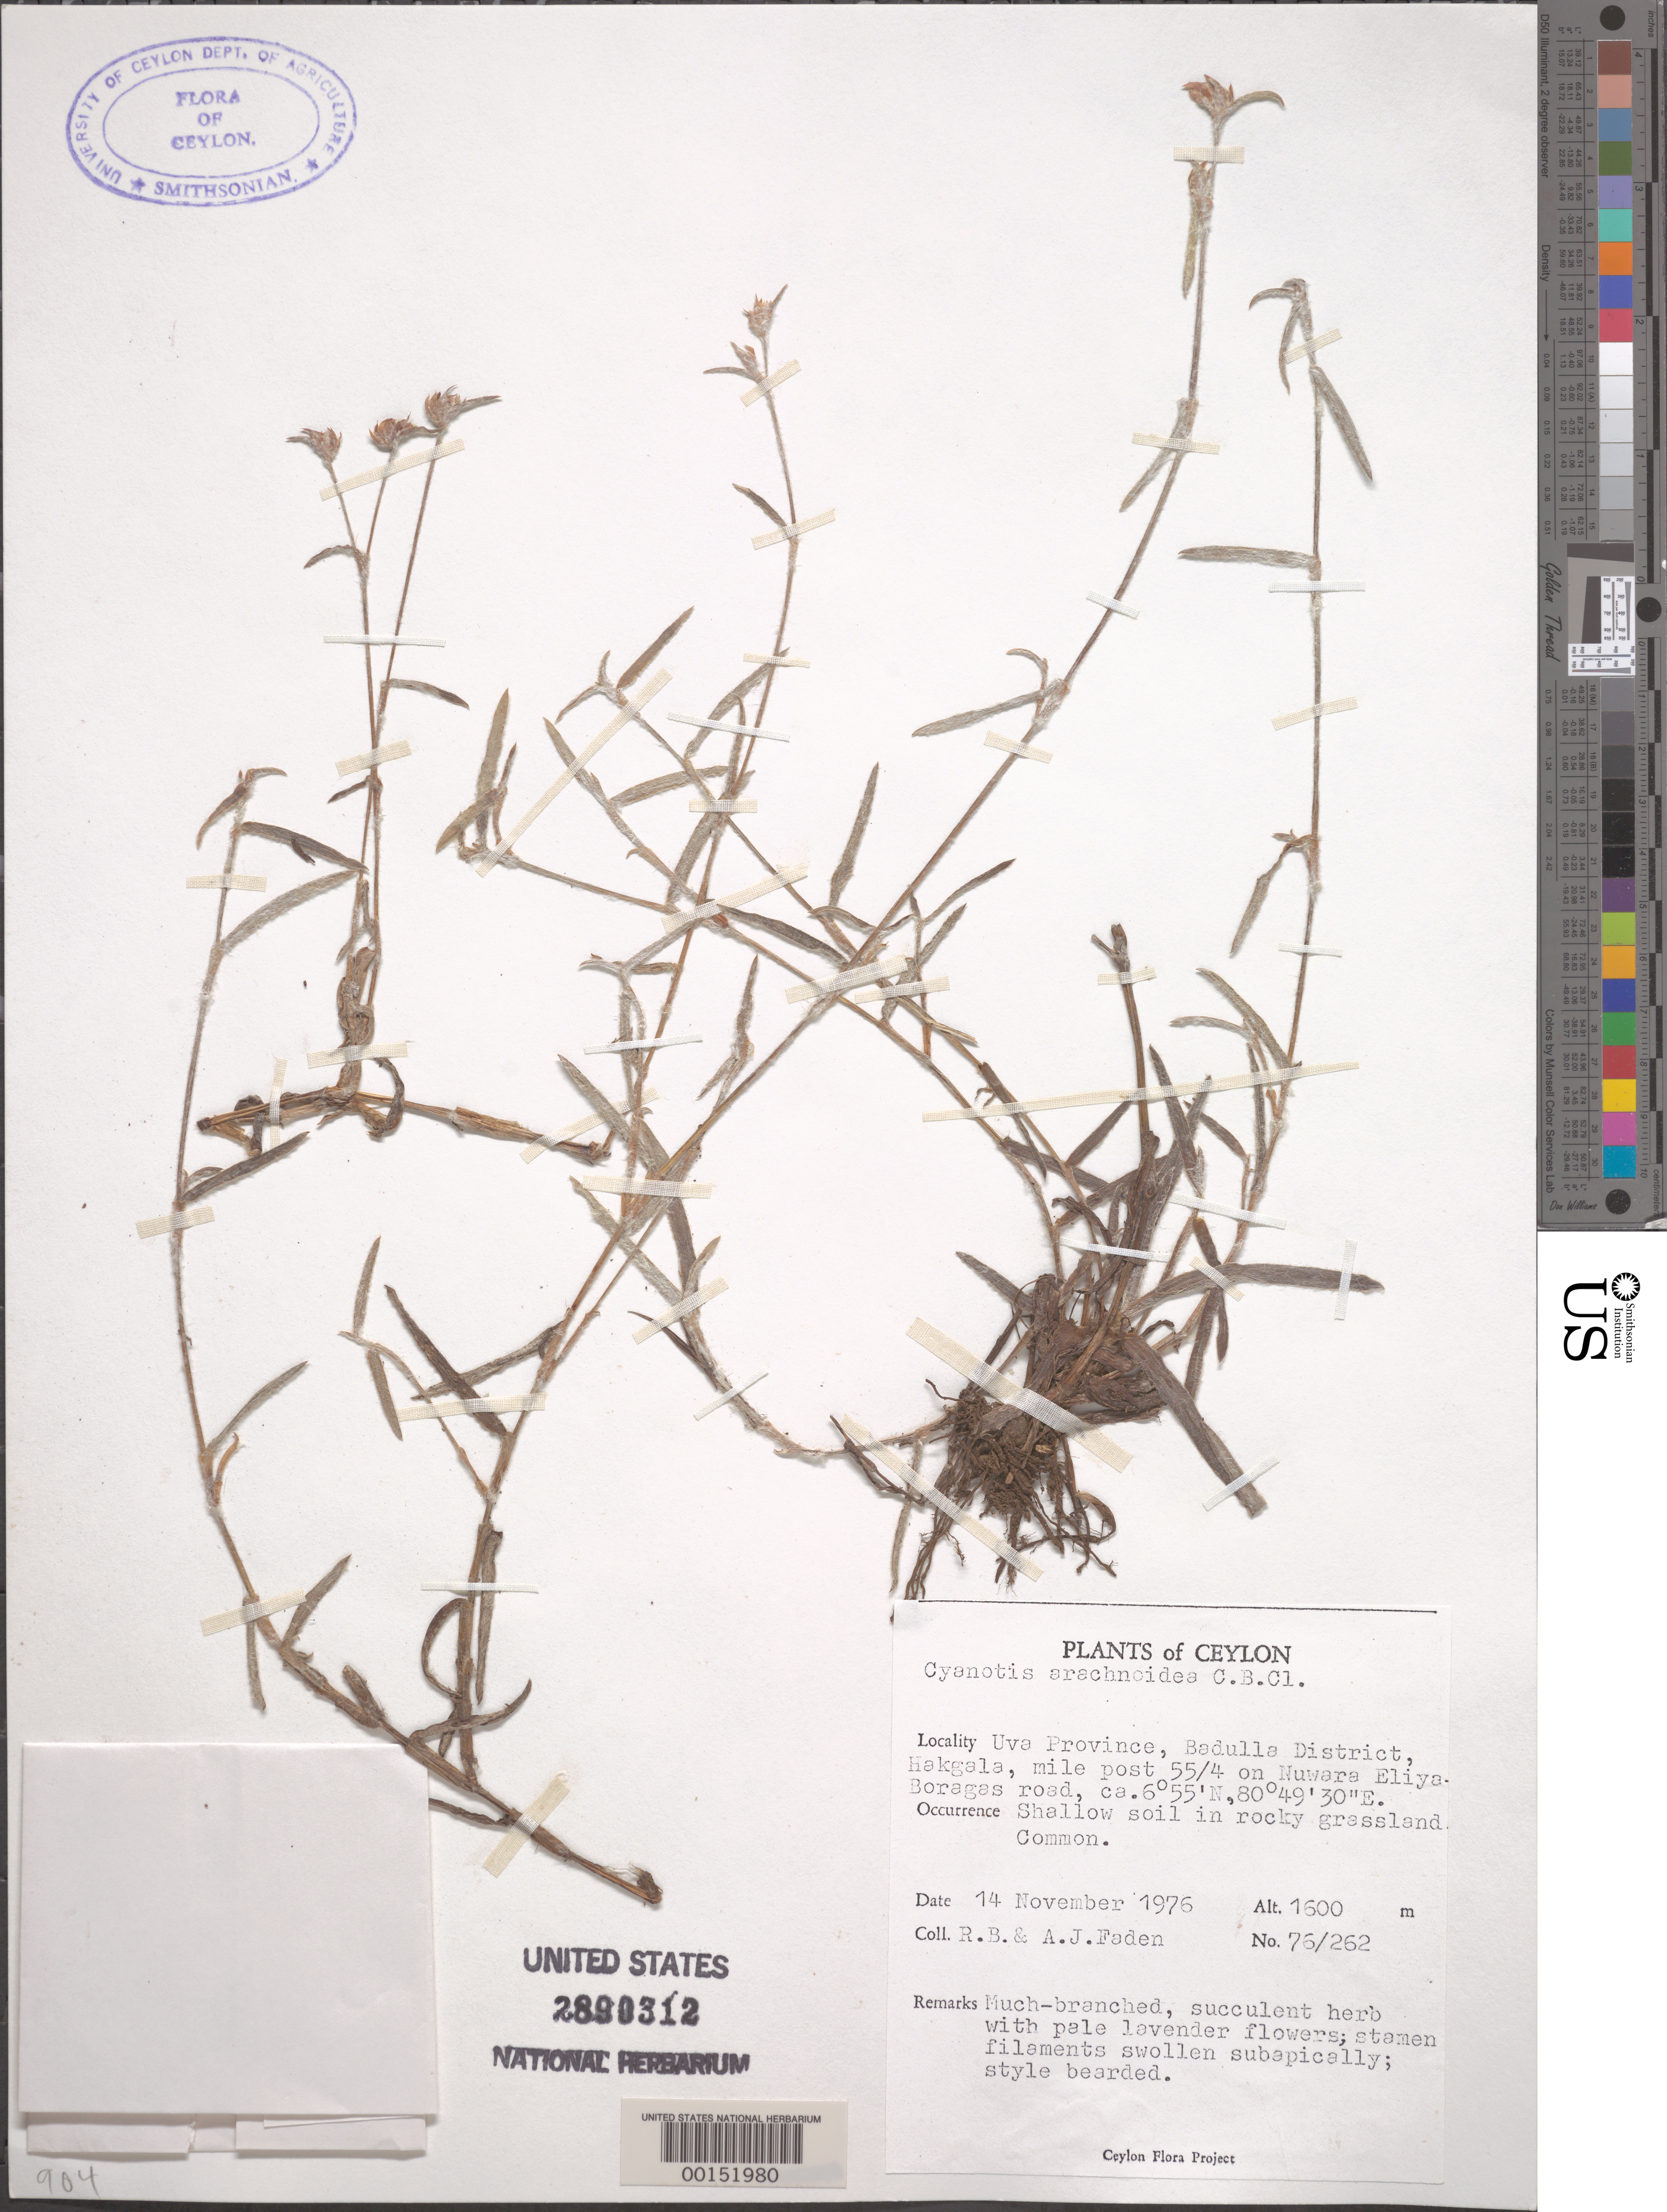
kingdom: Plantae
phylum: Tracheophyta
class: Liliopsida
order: Commelinales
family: Commelinaceae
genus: Cyanotis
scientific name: Cyanotis thwaitesii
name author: Hassk.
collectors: R. B. Faden & A. J. Faden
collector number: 76/262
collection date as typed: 14 Nov 1976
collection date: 1976-11-14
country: Sri Lanka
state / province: Uva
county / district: Badulla Dist.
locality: Hakgala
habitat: Shallow soil in rocky grassland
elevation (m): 1600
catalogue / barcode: US 2890312